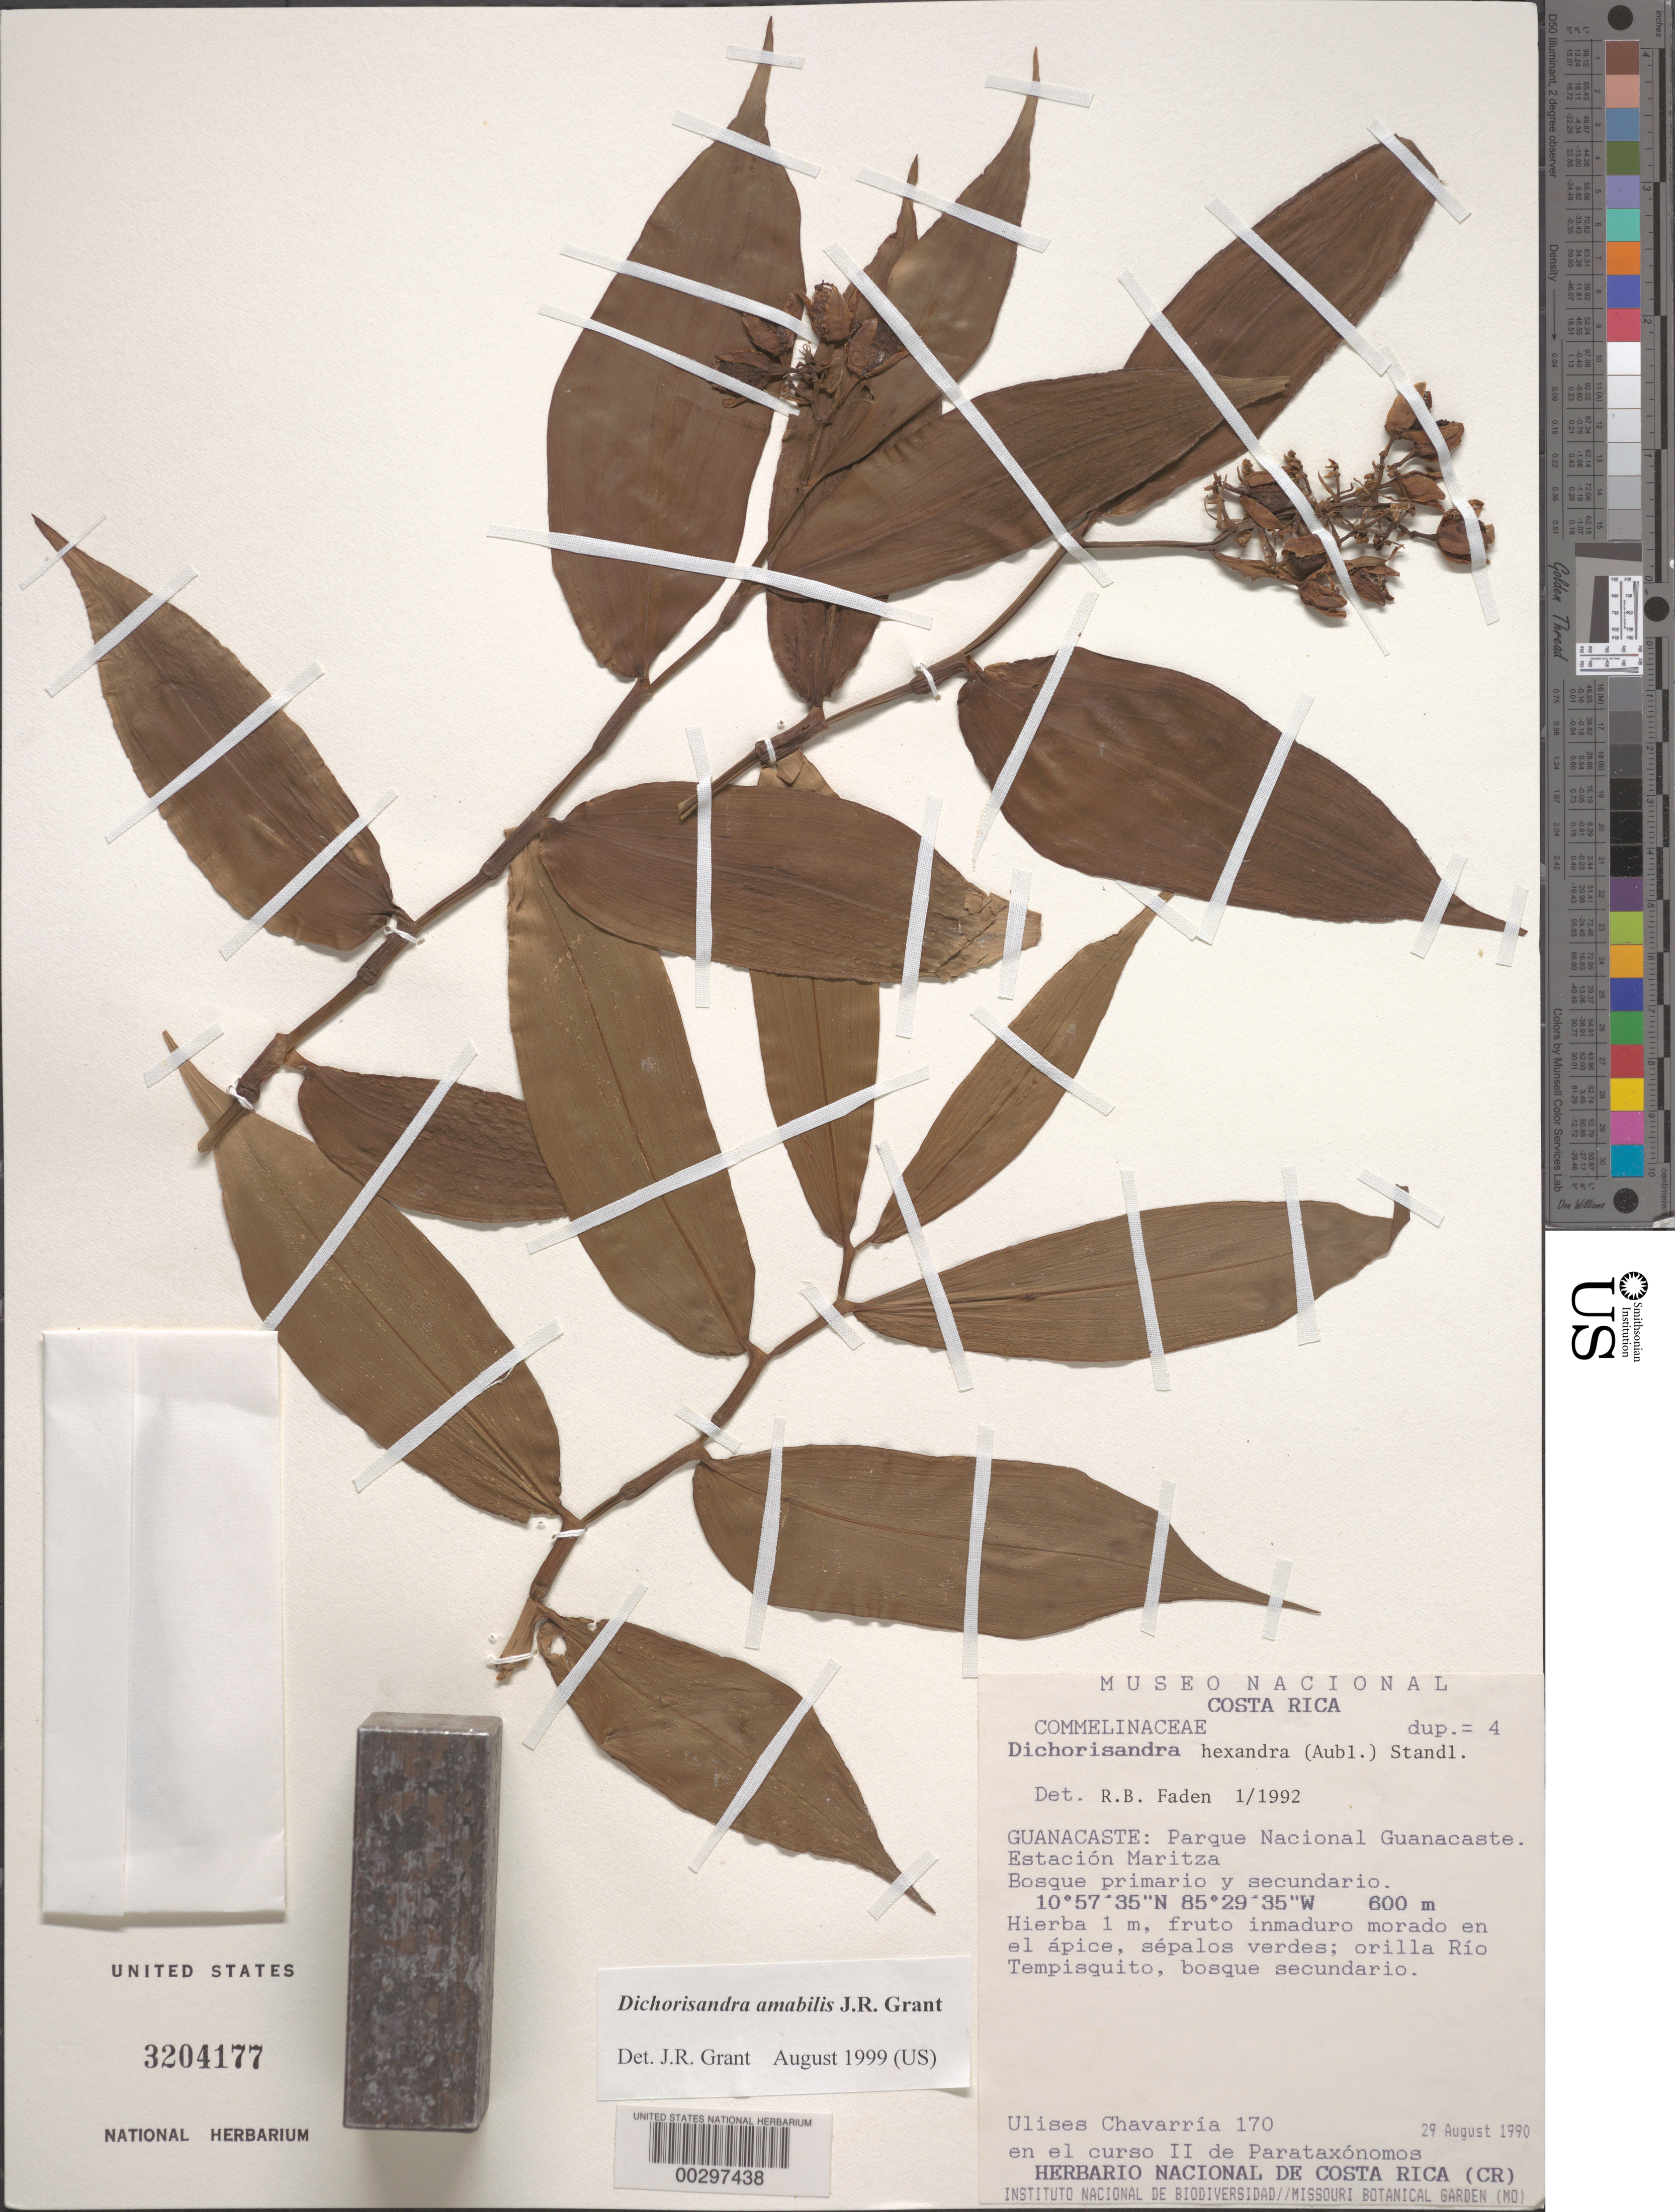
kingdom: Plantae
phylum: Tracheophyta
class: Liliopsida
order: Commelinales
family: Commelinaceae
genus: Dichorisandra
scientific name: Dichorisandra hexandra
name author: (Aubl.) Standl.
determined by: Faden, Robert B., (US), Smithsonian Institution - National Museum of Natural History (UNITED STATES)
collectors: U. Chavarria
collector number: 170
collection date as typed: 29 Aug 1990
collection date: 1990-08-29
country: Costa Rica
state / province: Guanacaste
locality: Guanacaste Estacion Maritza National Park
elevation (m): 600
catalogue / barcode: US 3204177